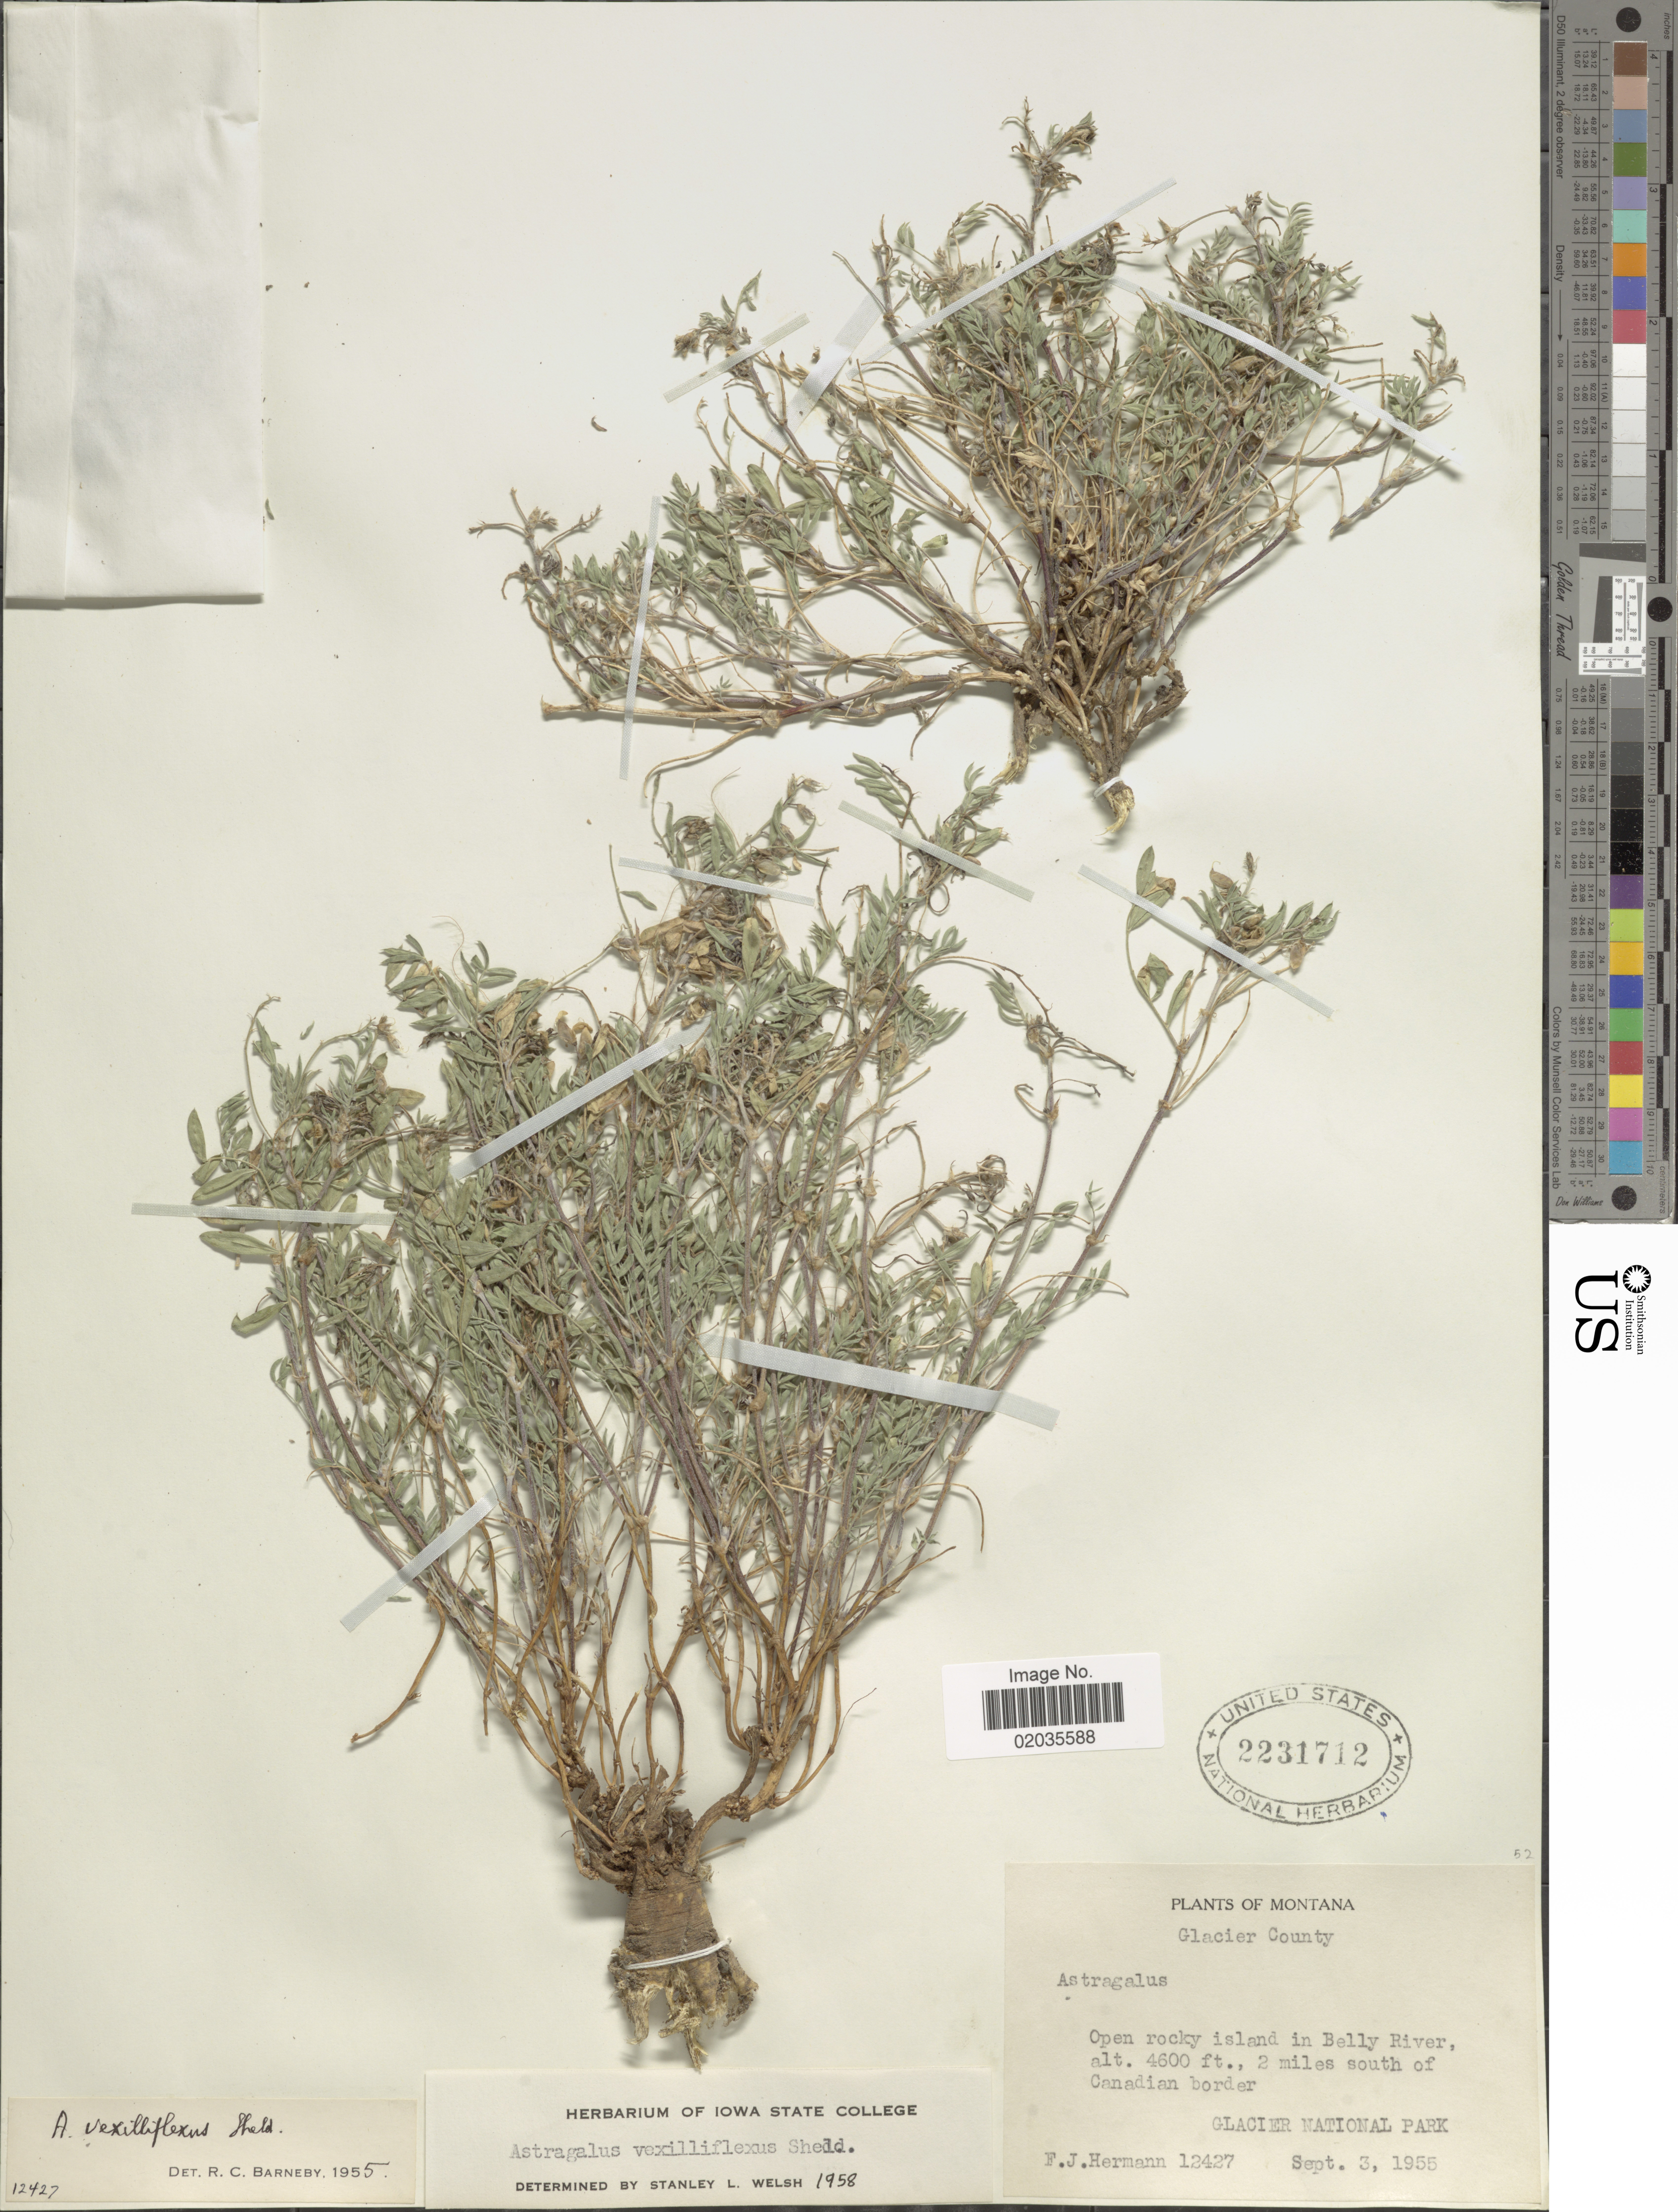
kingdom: Plantae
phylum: Tracheophyta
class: Magnoliopsida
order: Fabales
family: Fabaceae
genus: Astragalus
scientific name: Astragalus vexilliflexus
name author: E. Sheld.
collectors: F. J. Hermann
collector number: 12427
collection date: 1955-09-03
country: United States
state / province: Montana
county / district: Glacier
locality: Belly River, 2 miles south of Canadian border. Glacier National Park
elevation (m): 1402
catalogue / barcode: US 2231712